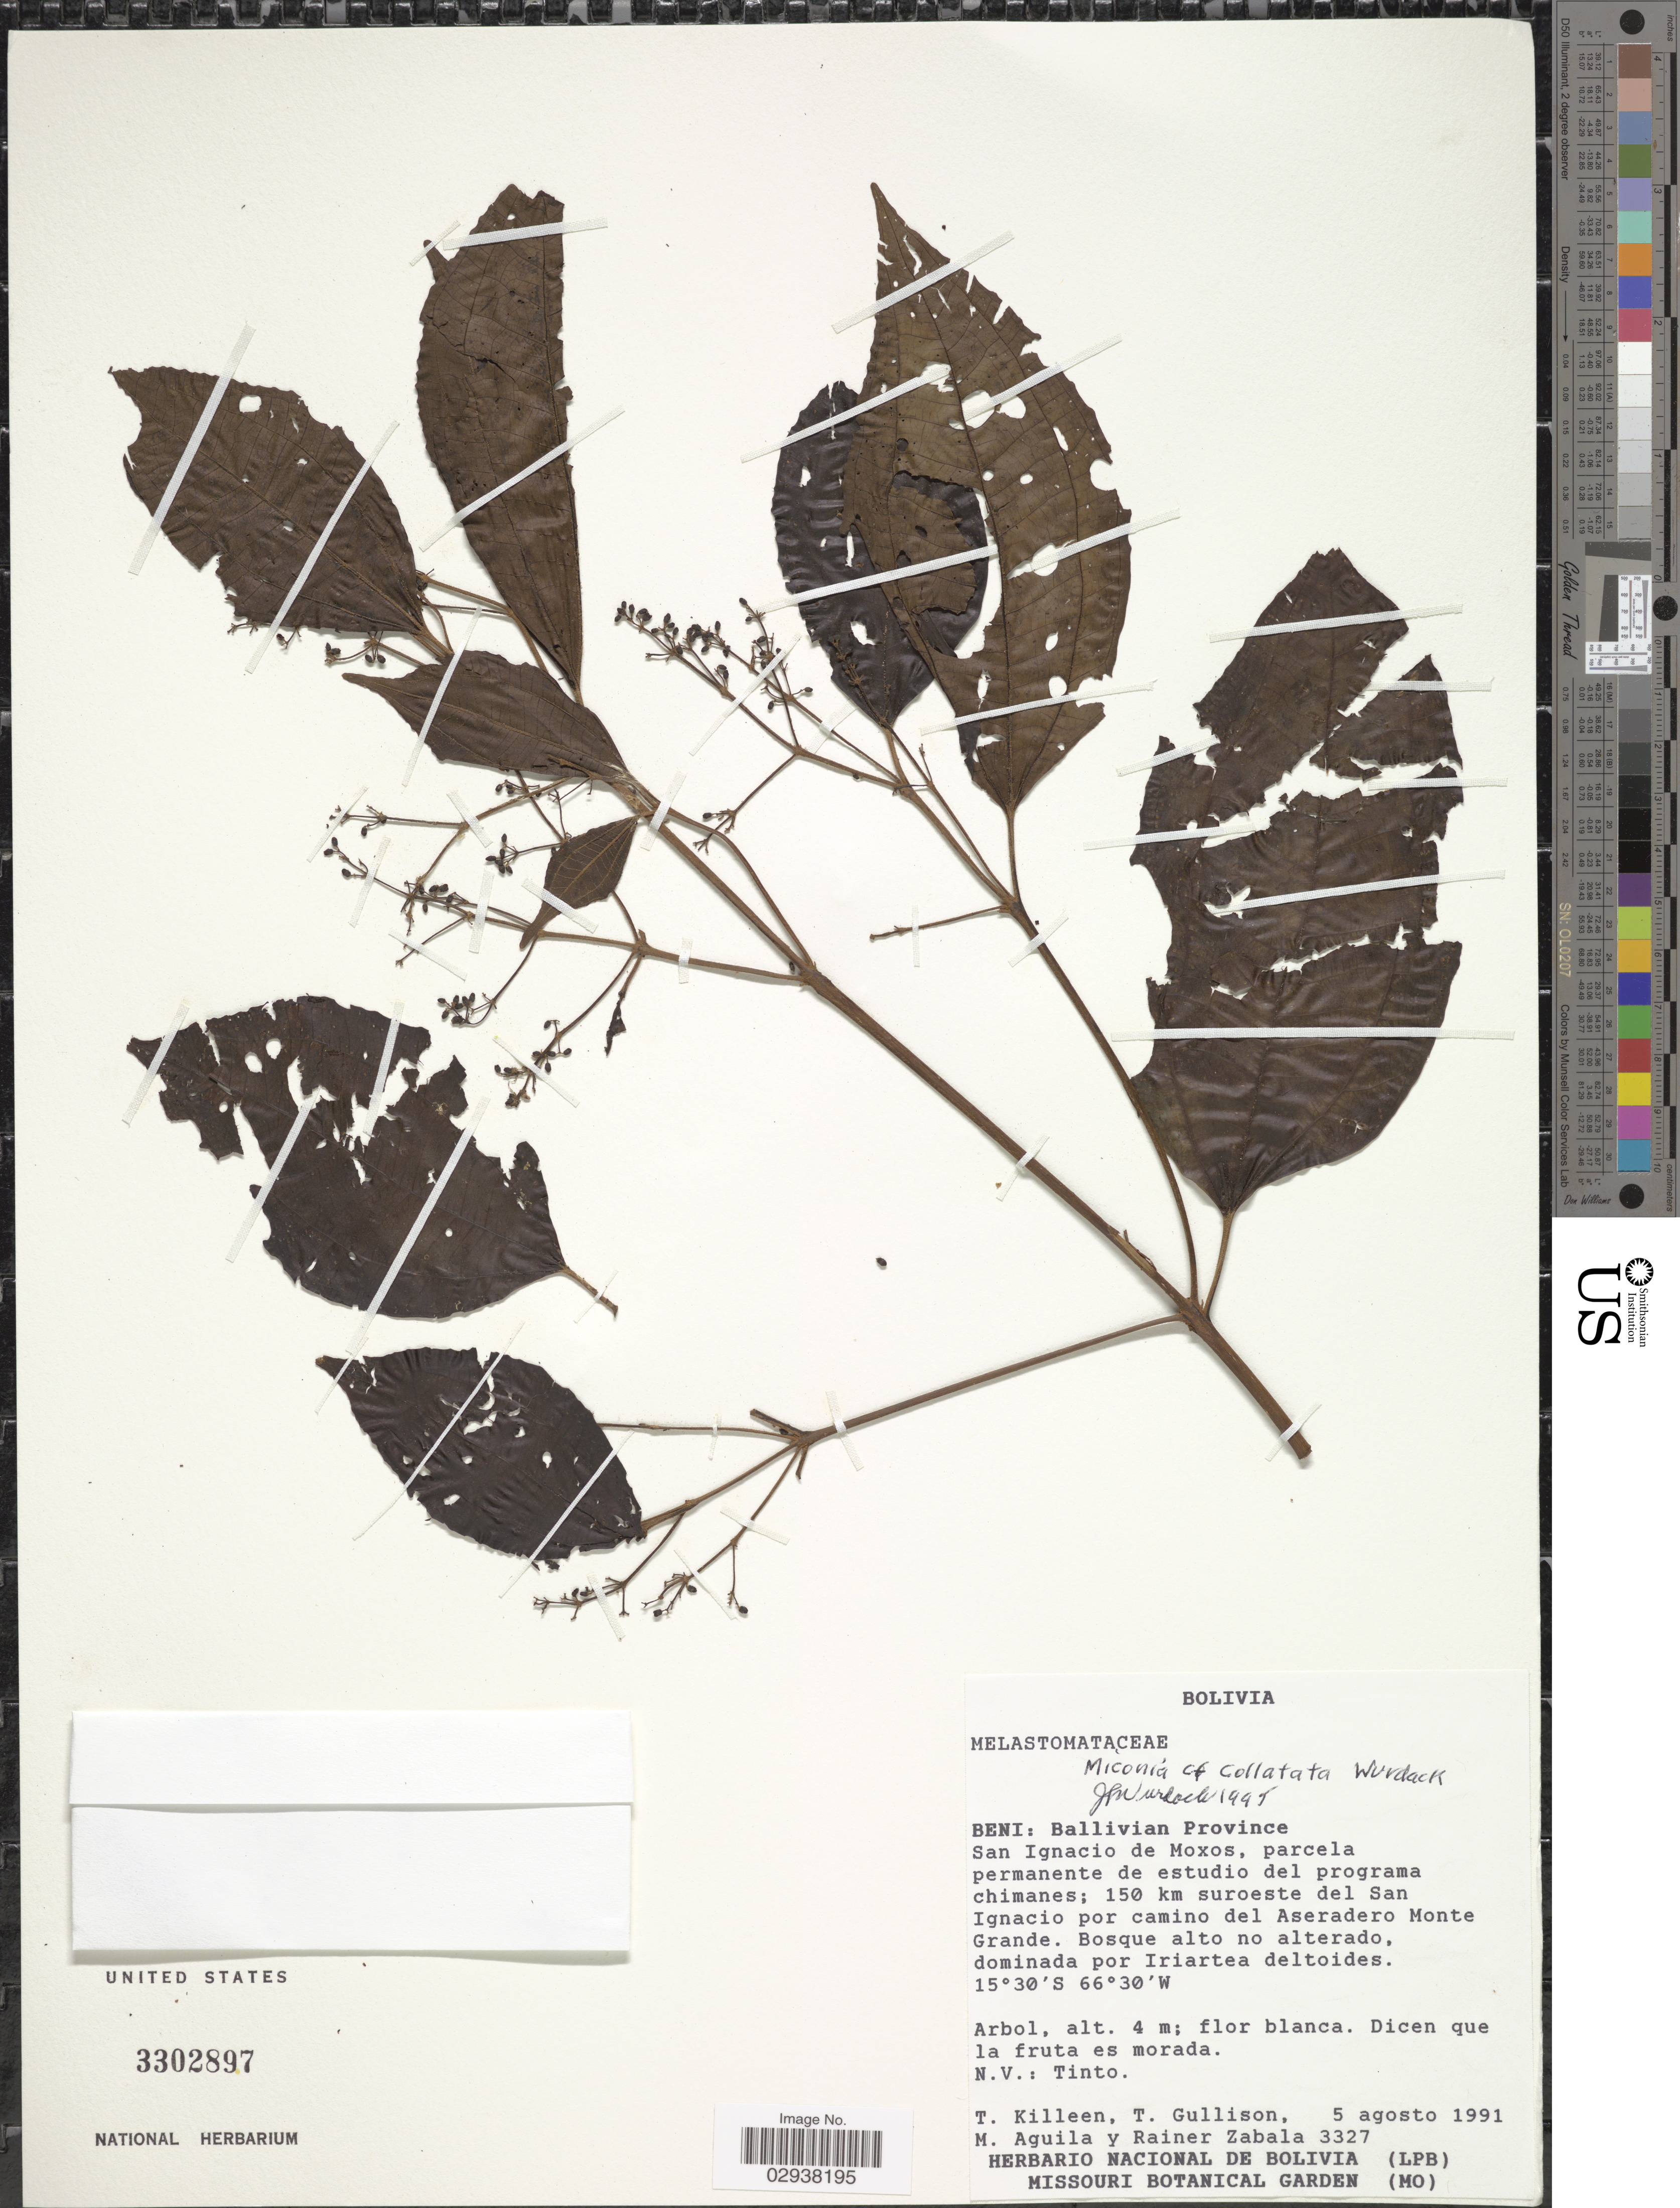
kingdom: Plantae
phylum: Tracheophyta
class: Magnoliopsida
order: Myrtales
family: Melastomataceae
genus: Miconia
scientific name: Miconia collatata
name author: Wurdack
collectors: T. J. Killeen, T. Gullison, M. Aguila & R. Zabala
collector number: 3327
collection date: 1991-08-05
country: Bolivia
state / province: Beni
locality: Ballivian Province. San Ignacio de Moxos, parcela permanente de estudio del programa chimanes; 150 km suroeste del San Ignacio por camino del Aseradero Monte Grande.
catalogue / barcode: US 3302897